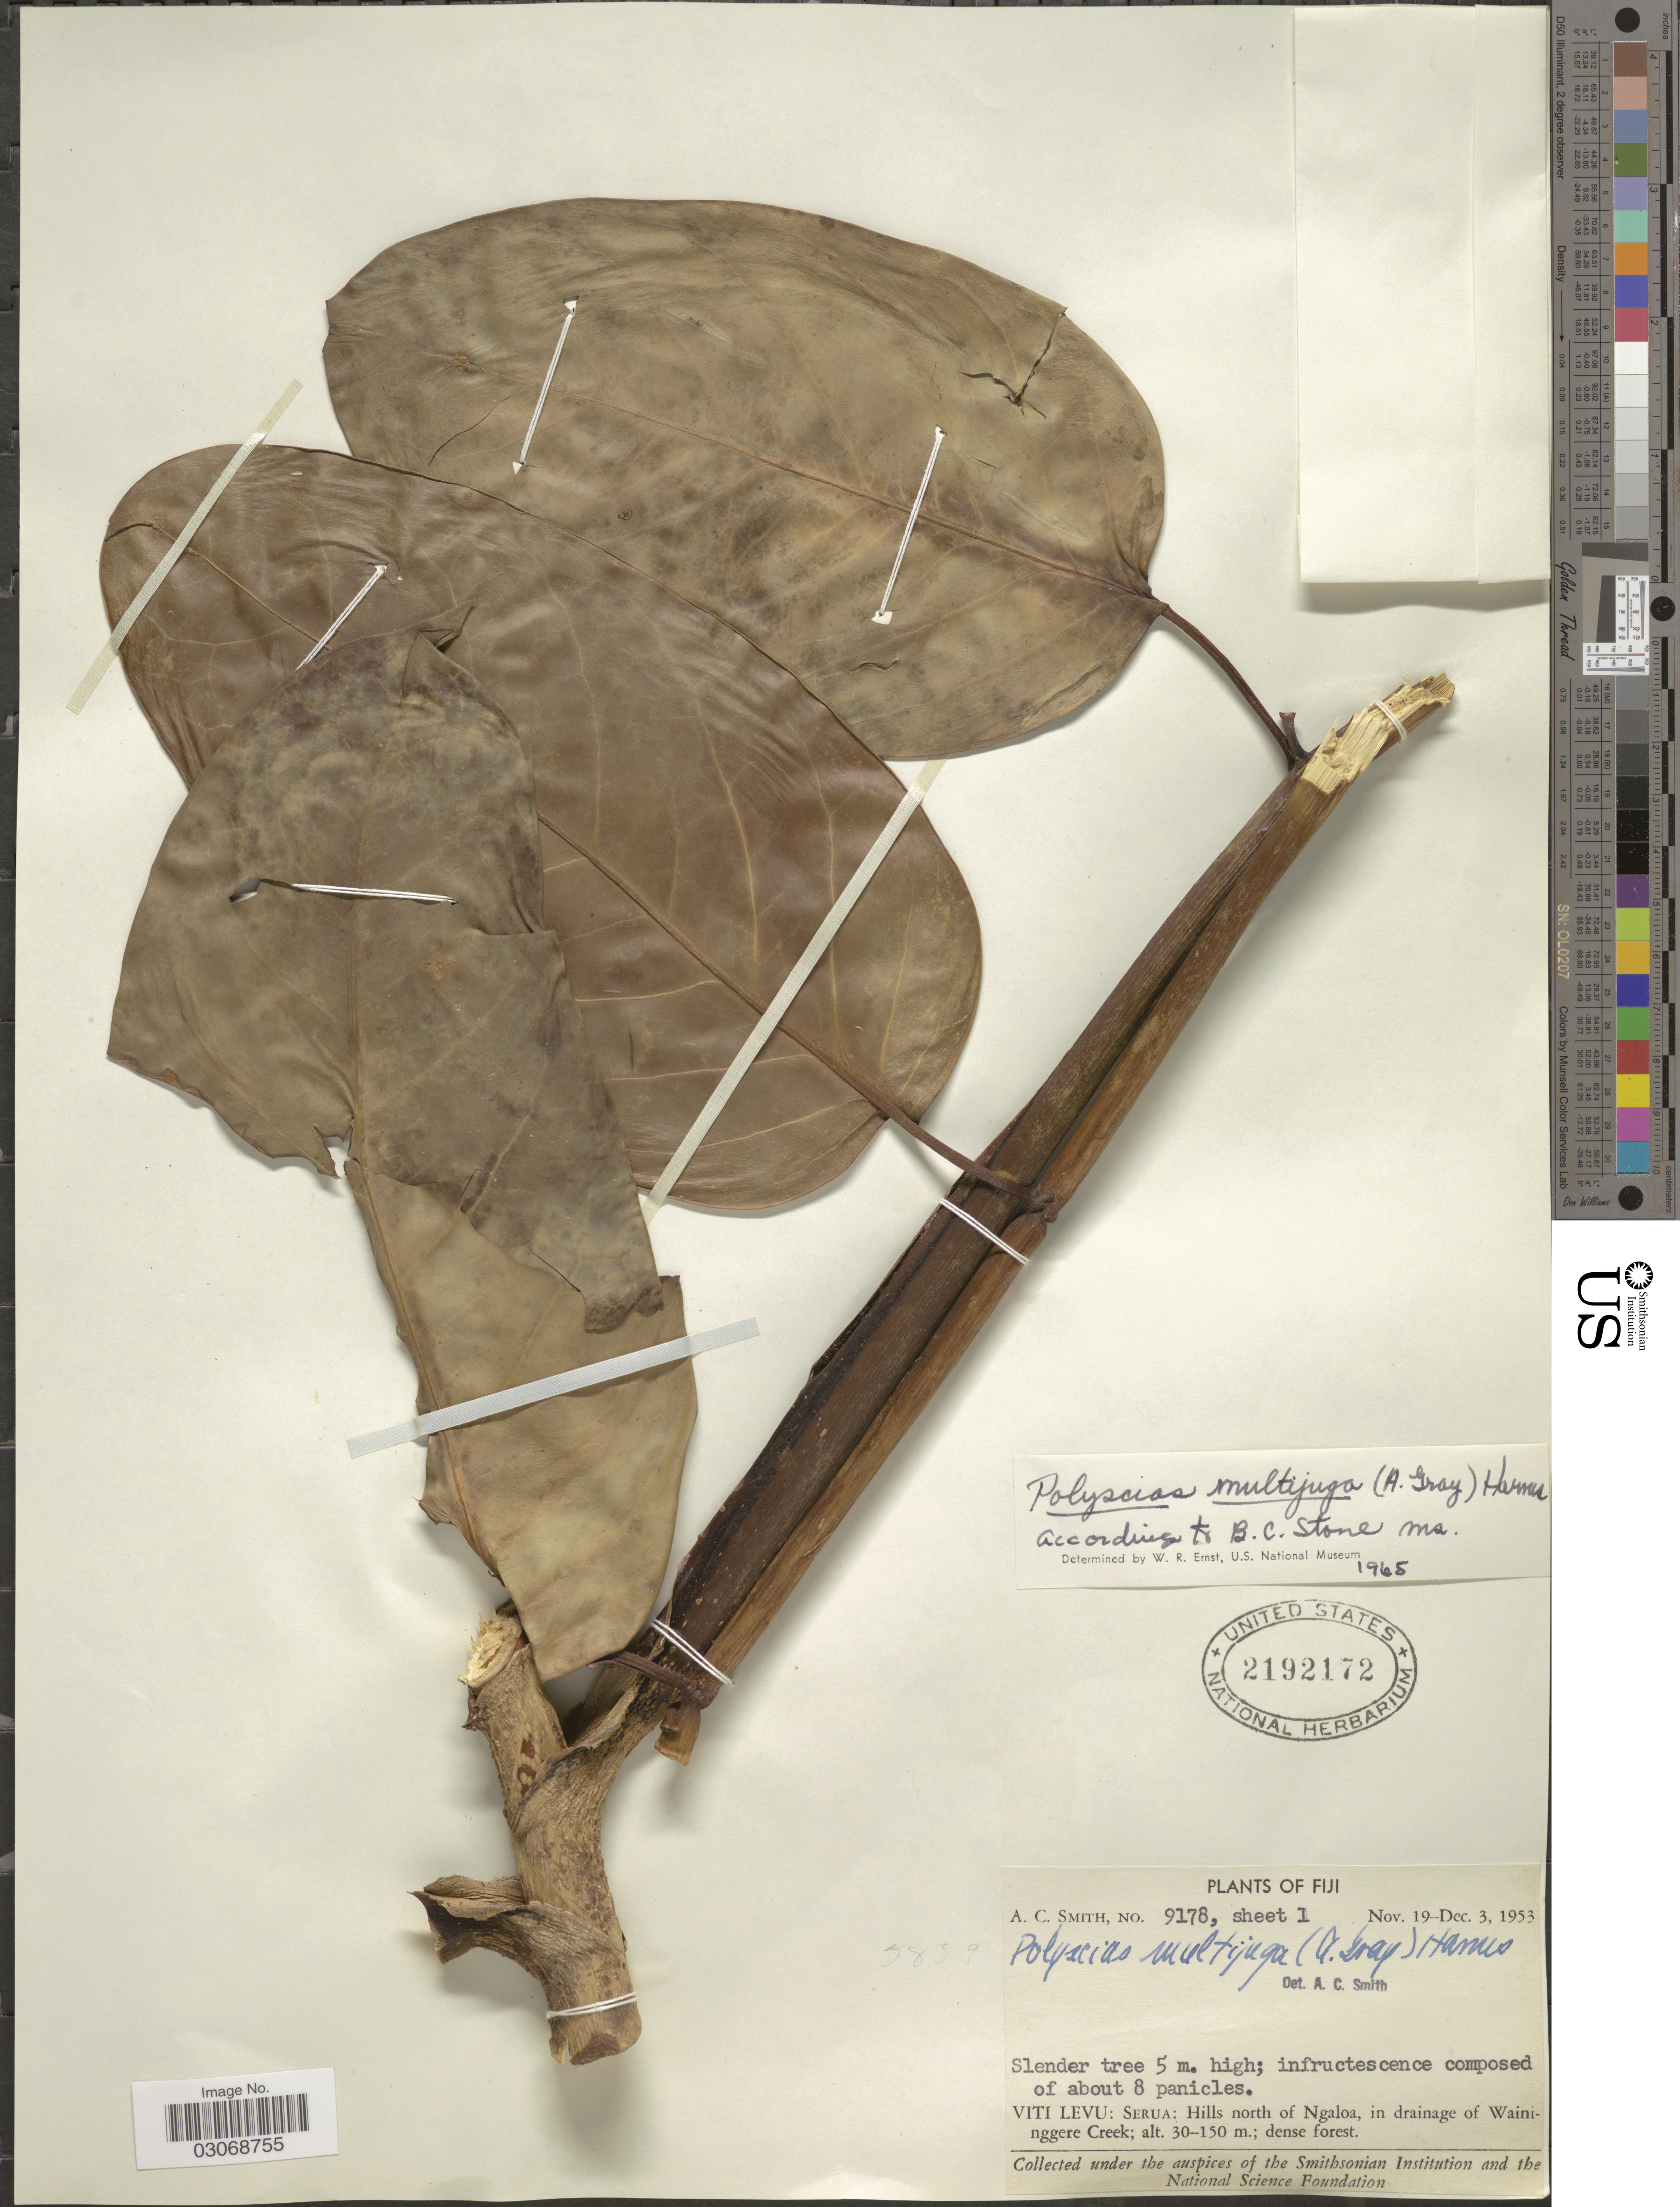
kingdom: Plantae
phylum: Tracheophyta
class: Magnoliopsida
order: Apiales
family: Araliaceae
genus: Polyscias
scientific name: Polyscias multijuga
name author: Harms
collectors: A. C. Smith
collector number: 9178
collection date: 1953-11-19/1953-12-03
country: Fiji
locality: Viti Levu: Serua: Hills north of Ngaloa, in drainage of Waininggere Creek.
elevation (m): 30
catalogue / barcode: US 2192172